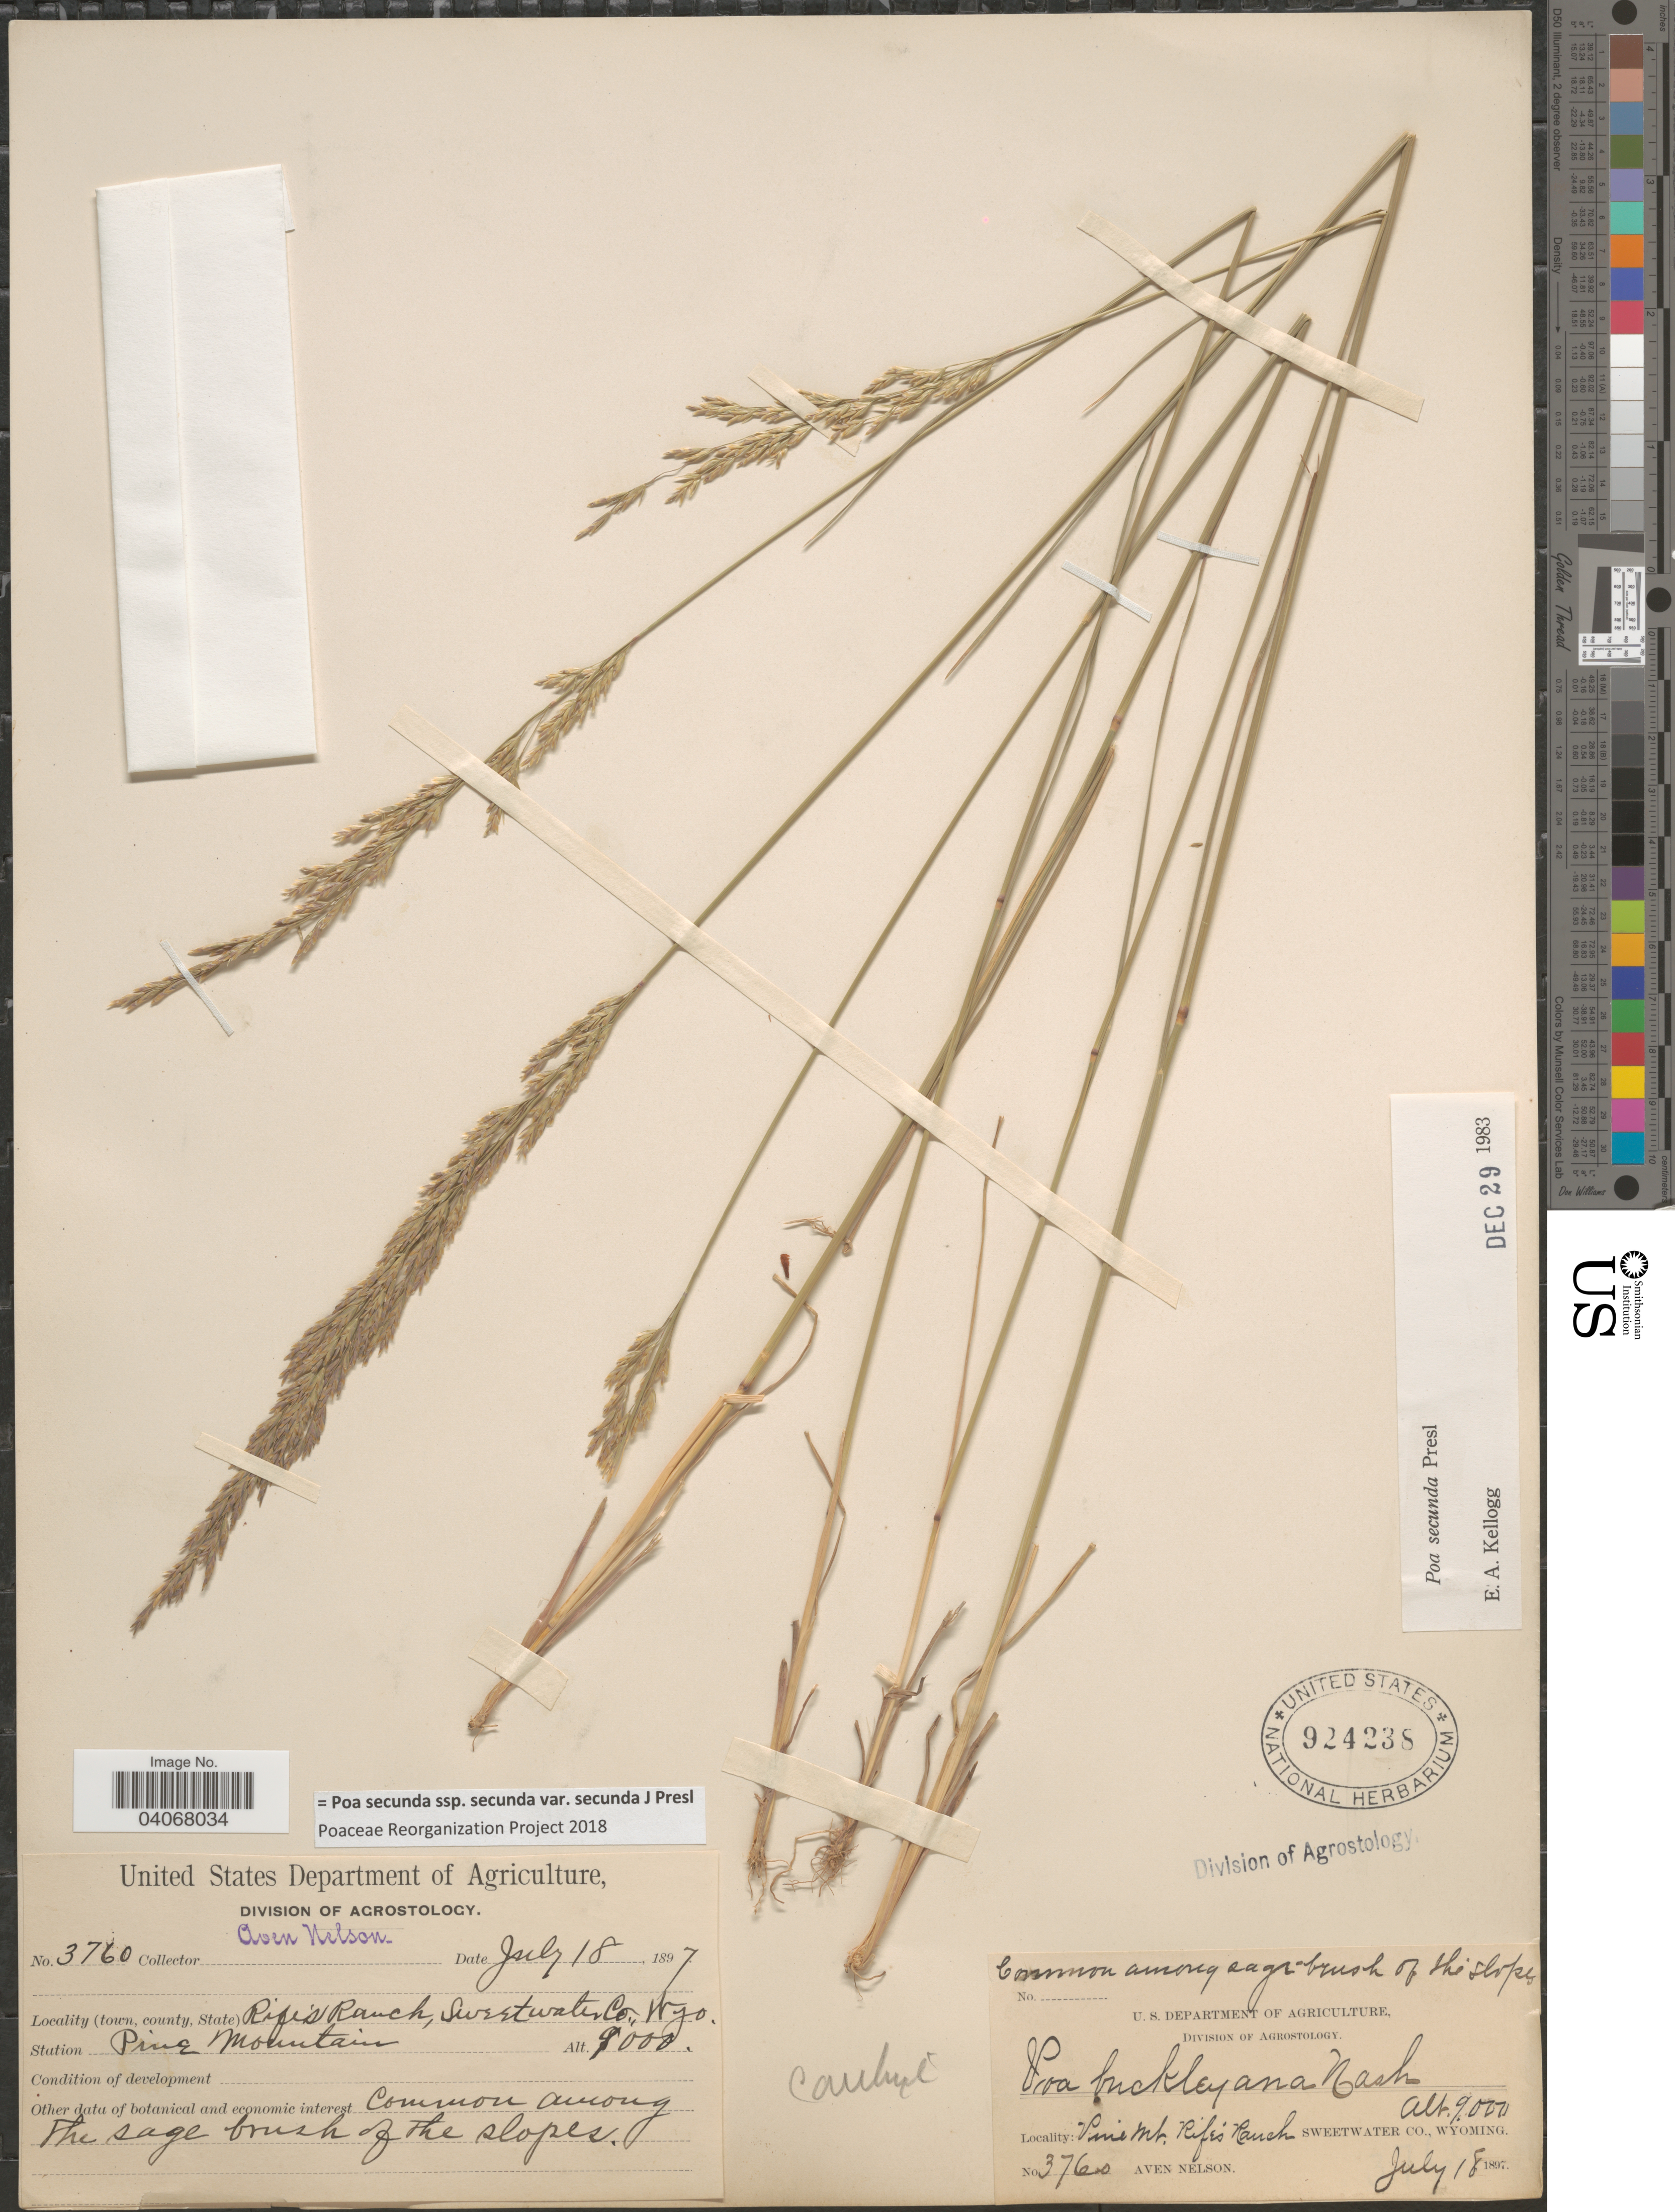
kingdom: Plantae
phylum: Tracheophyta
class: Liliopsida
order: Poales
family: Poaceae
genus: Poa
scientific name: Poa secunda subsp. secunda var. secunda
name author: J. Presl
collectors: A. Nelson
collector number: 3760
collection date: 1897-07-18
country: United States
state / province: Wyoming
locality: Rife's Ranch, Sweetwater Co. Pine Mountain. Common among sage brush of the slopes.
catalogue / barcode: US 924238